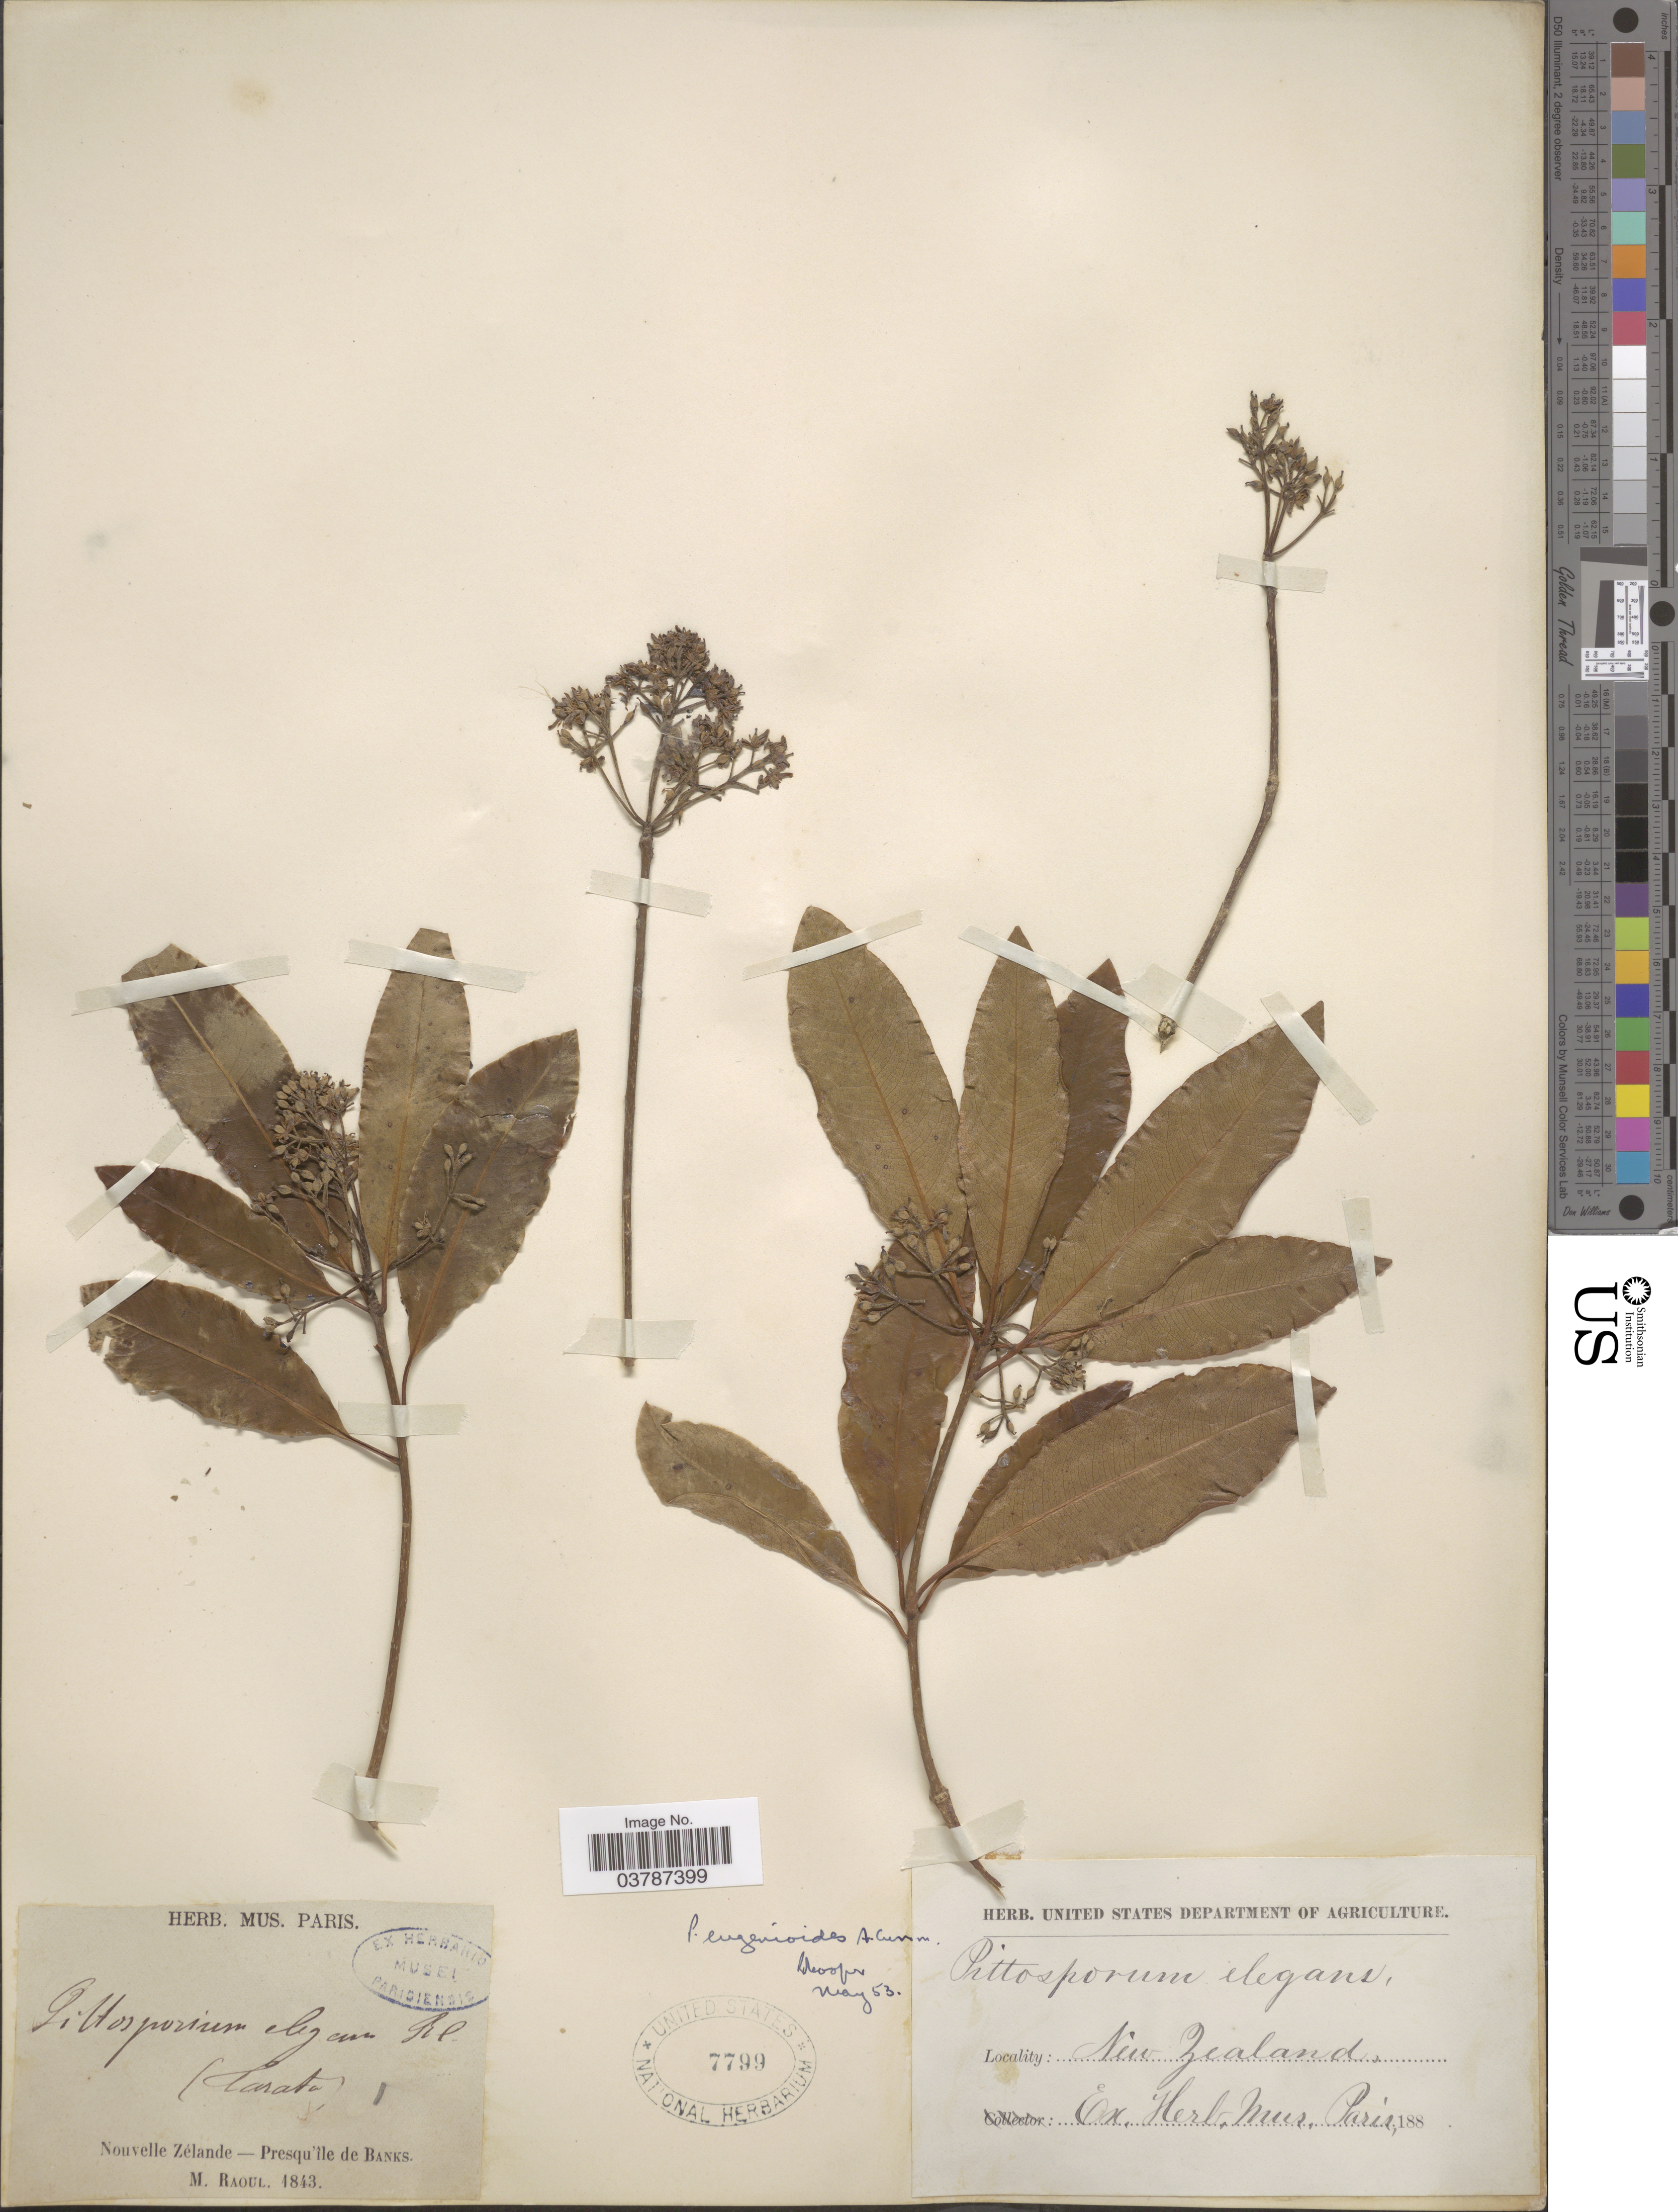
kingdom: Plantae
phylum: Tracheophyta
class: Magnoliopsida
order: Apiales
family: Pittosporaceae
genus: Pittosporum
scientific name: Pittosporum eugenioides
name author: A. Cunn.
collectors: M. Raoul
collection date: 1843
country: New Zealand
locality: Nouvelle Zélande - Presqu'île de Banks.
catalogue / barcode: US 7799